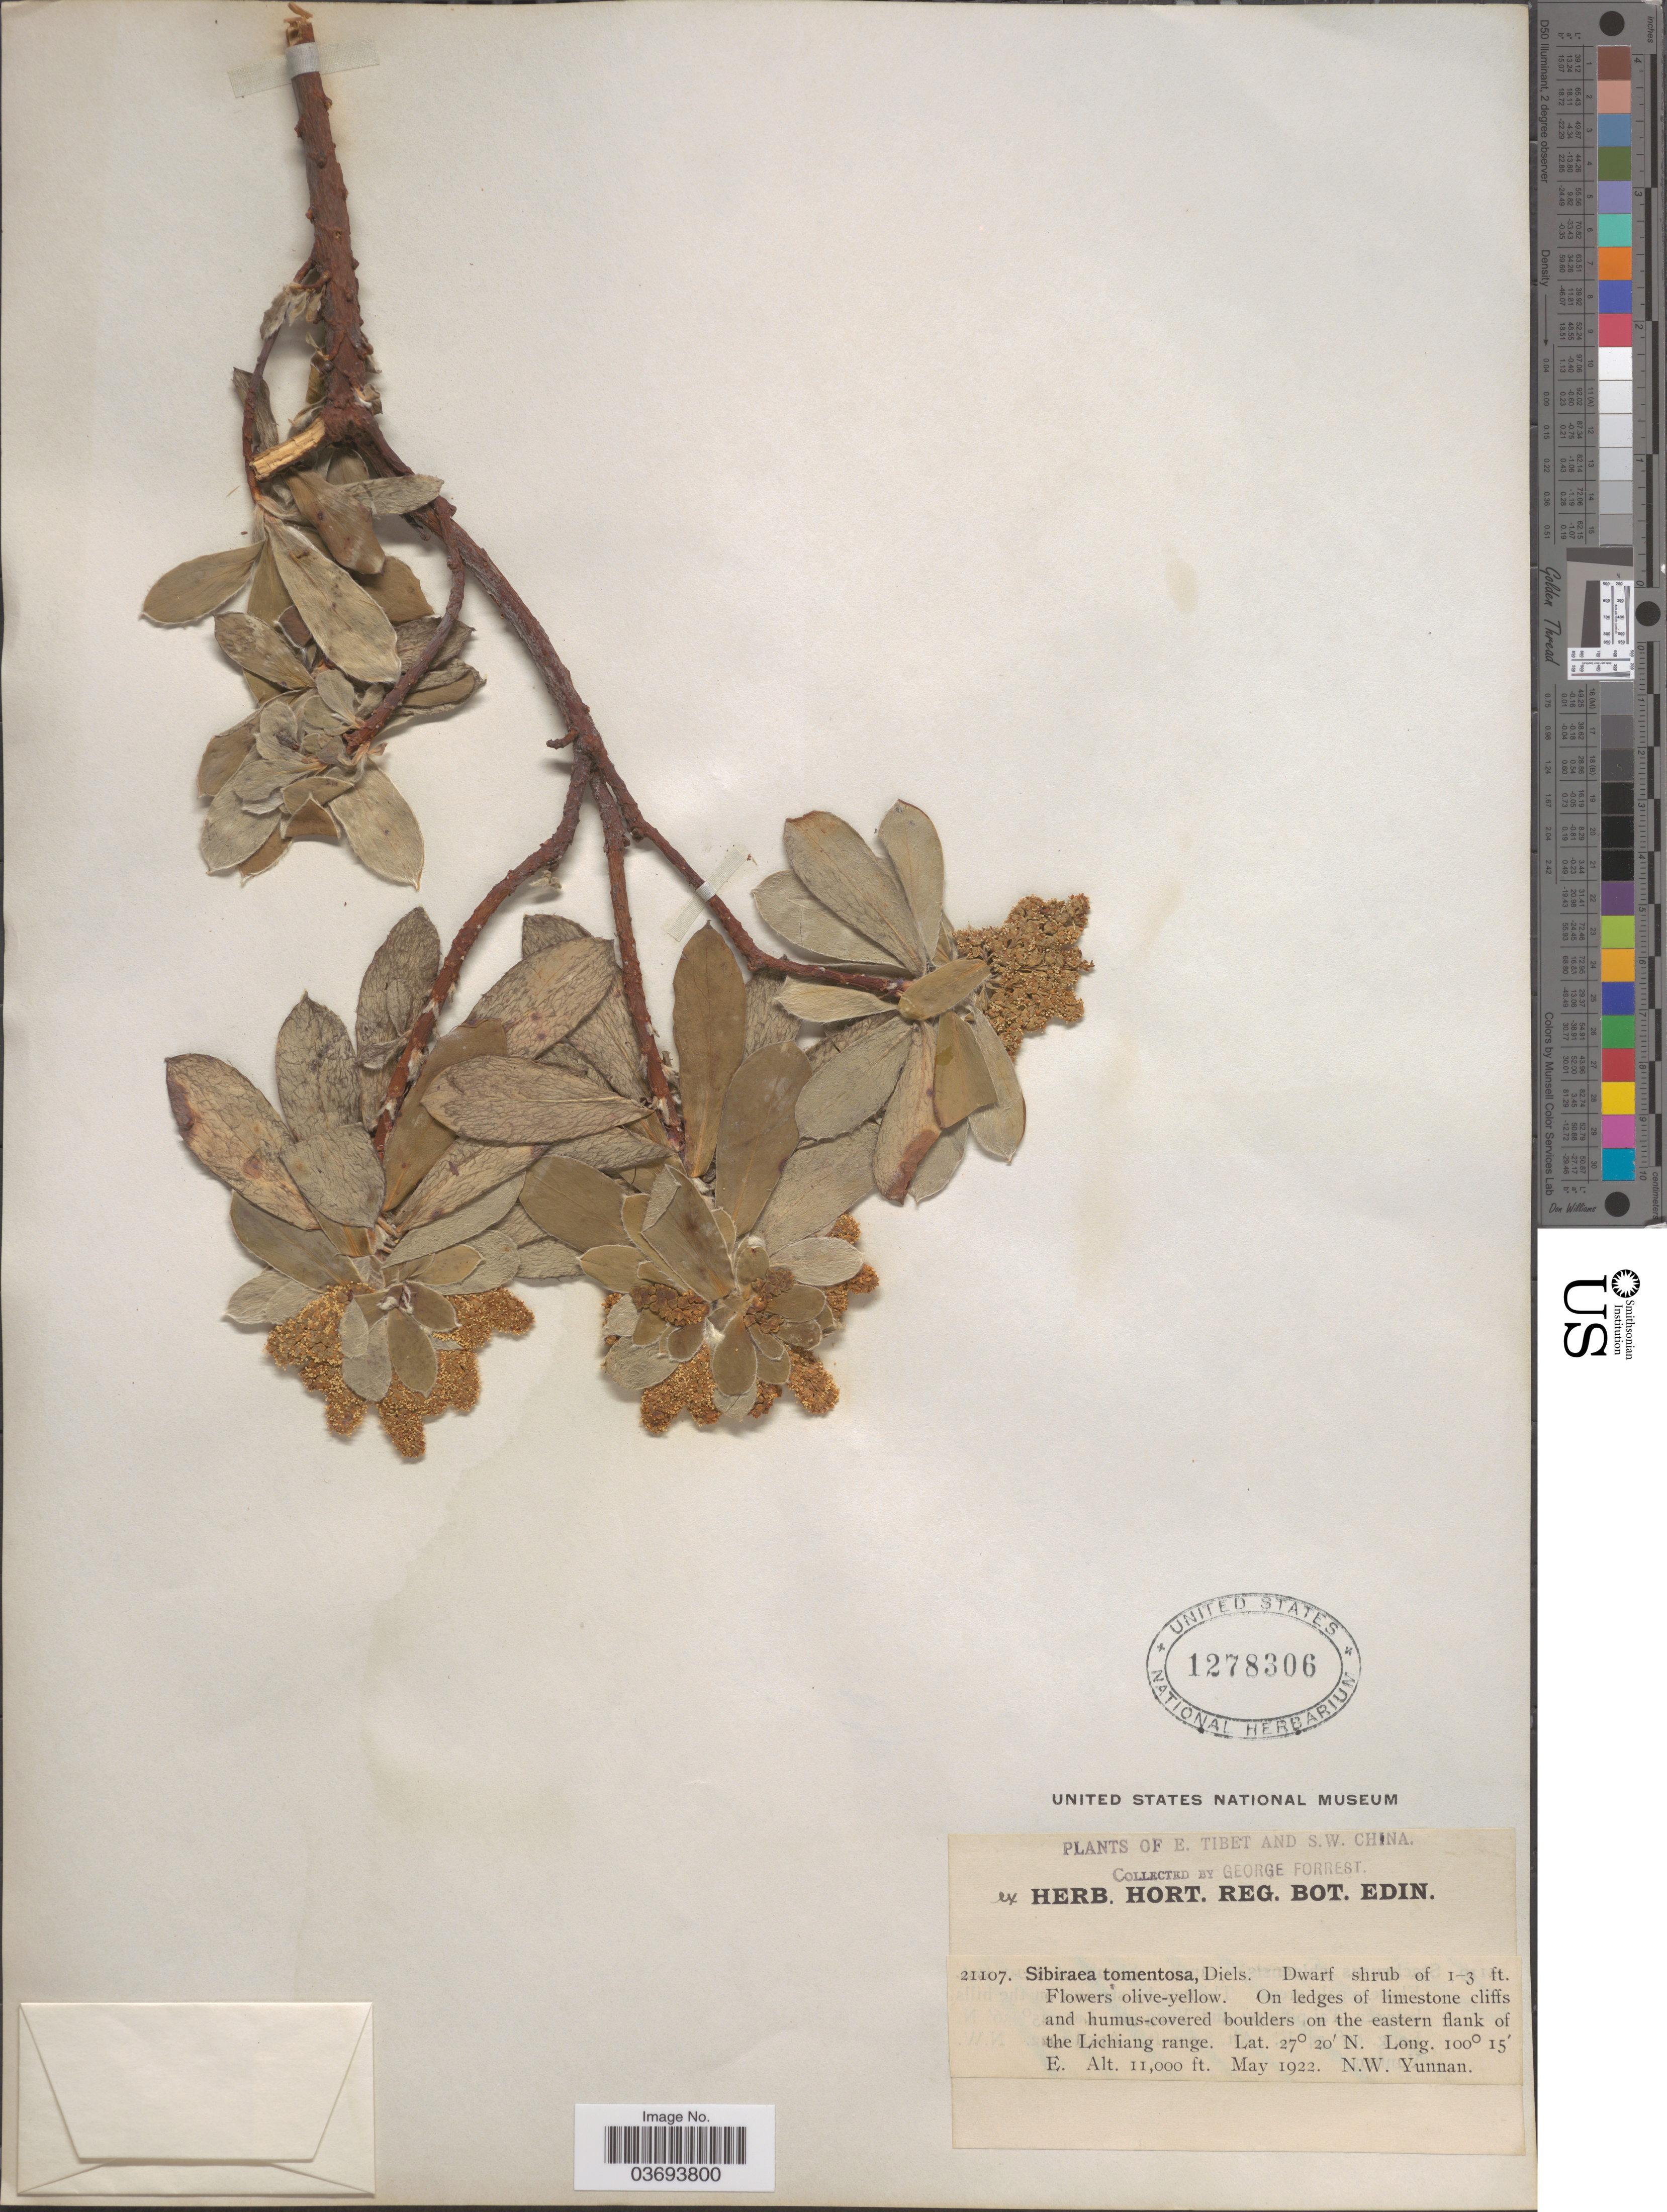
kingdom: Plantae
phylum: Tracheophyta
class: Magnoliopsida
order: Rosales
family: Rosaceae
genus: Sibiraea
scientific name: Sibiraea tomentosa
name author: Diels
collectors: G. Forrest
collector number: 21107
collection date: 1922-05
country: China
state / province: Yunnan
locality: S. W. China. On the eastern flank of the Lichiang range. N.W. Yunnan.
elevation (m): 3353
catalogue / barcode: US 1278306